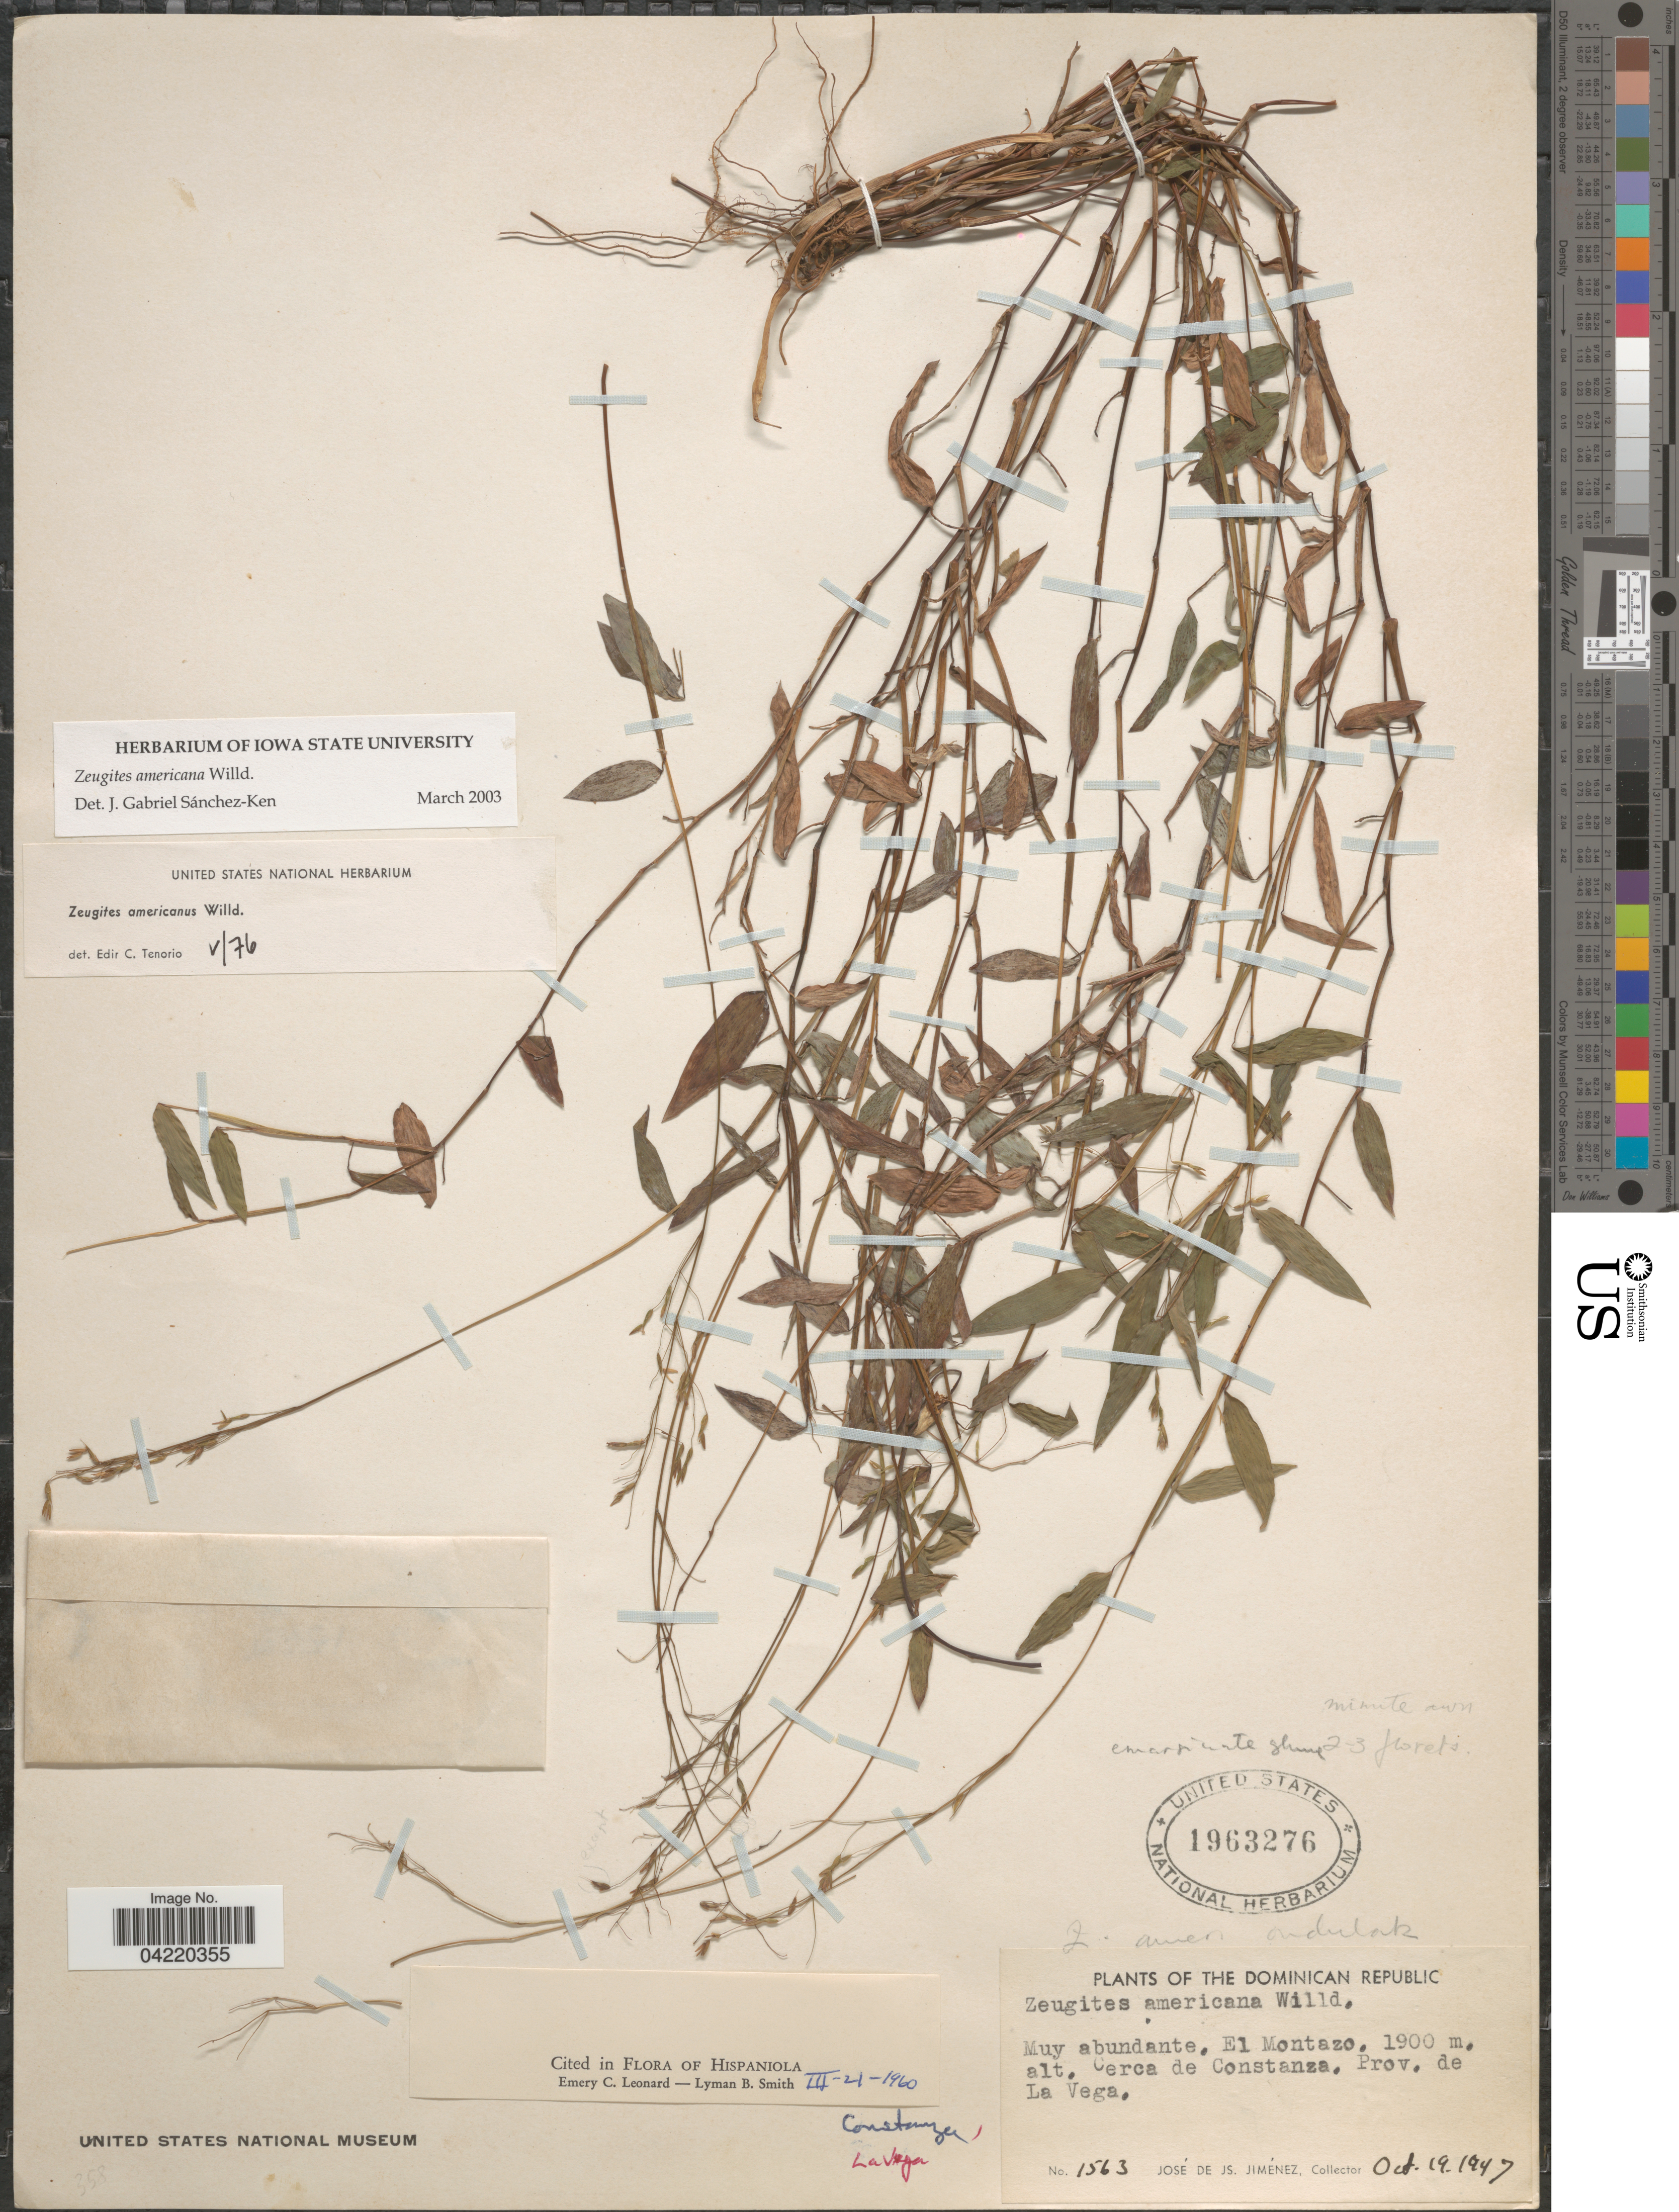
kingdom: Plantae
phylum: Tracheophyta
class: Liliopsida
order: Poales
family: Poaceae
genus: Zeugites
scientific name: Zeugites americanus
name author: Willd.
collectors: J. J. Jiménez Almonte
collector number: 1563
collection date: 1947-10-19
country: Dominican Republic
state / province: La Vega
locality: Muy abundante, El Montazo, Cerca de Constanza.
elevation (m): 1900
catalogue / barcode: US 1963276